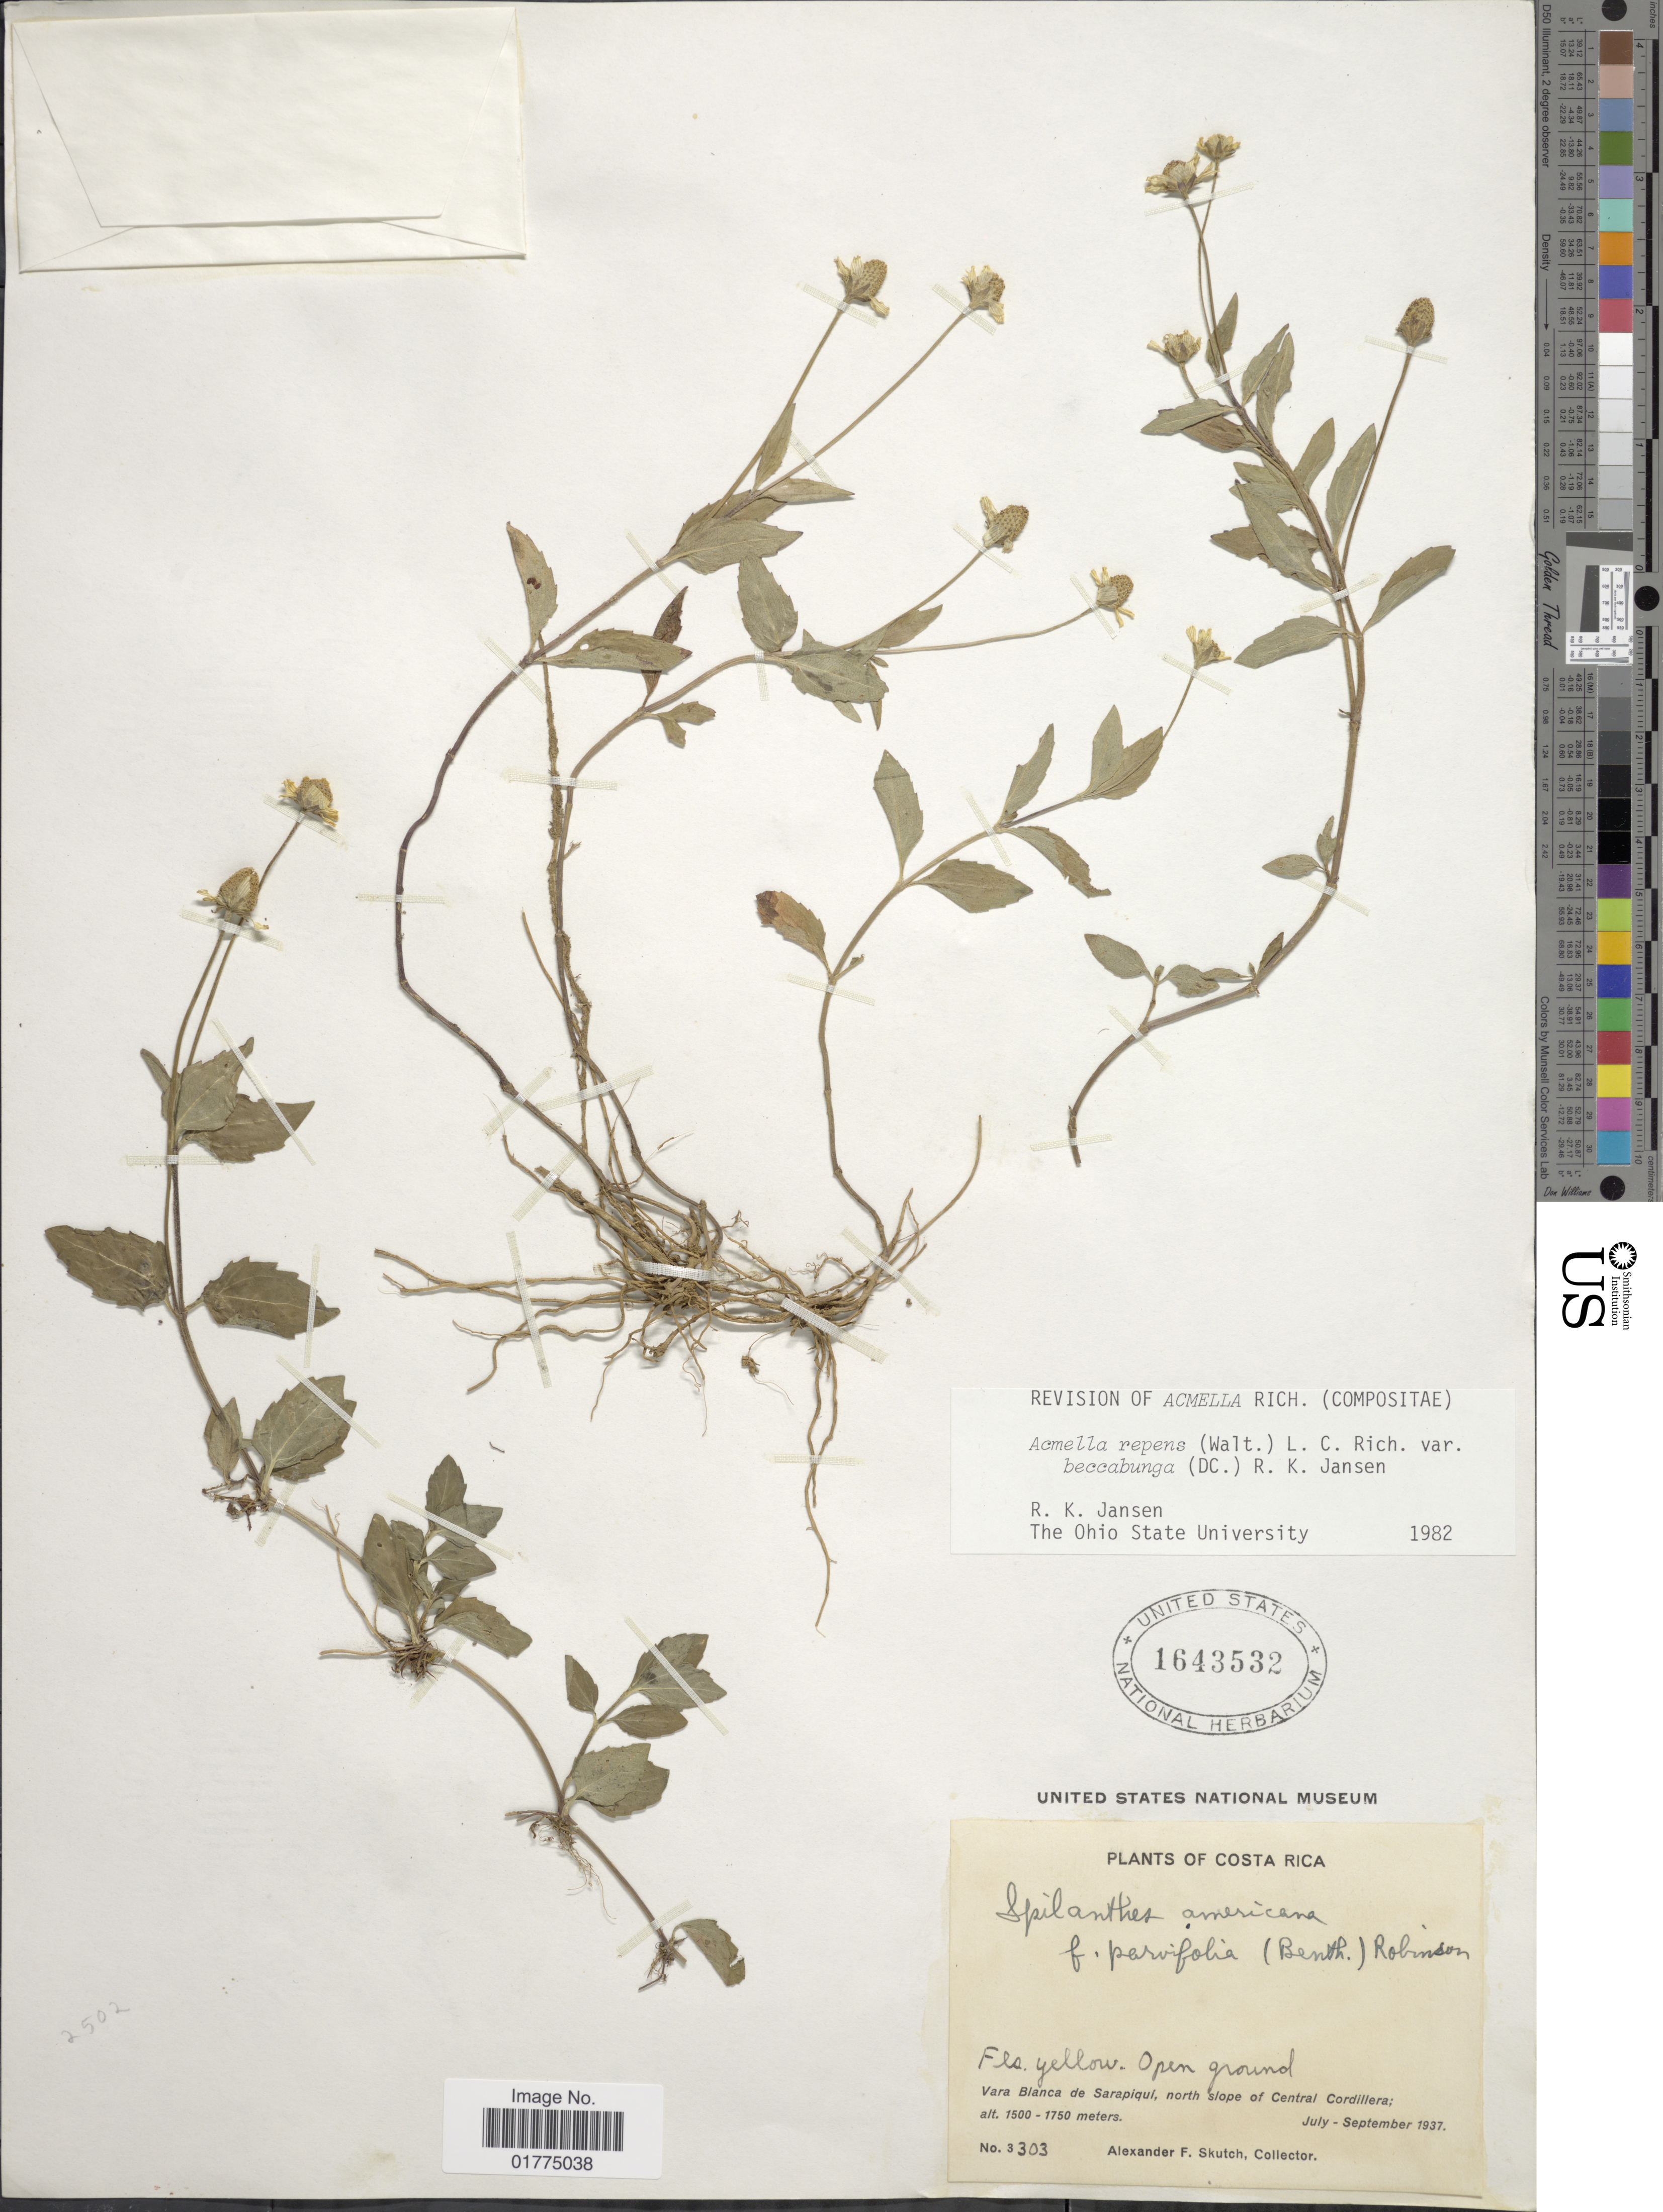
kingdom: Plantae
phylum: Tracheophyta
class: Magnoliopsida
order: Asterales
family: Asteraceae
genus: Acmella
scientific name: Acmella repens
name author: (Walter) Rich.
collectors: A. F. Skutch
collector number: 3303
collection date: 1937-07/1937-09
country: Costa Rica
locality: Vara Blanca de Sarapiqui, north slope of Central Cordillera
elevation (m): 1500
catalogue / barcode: US 1643532